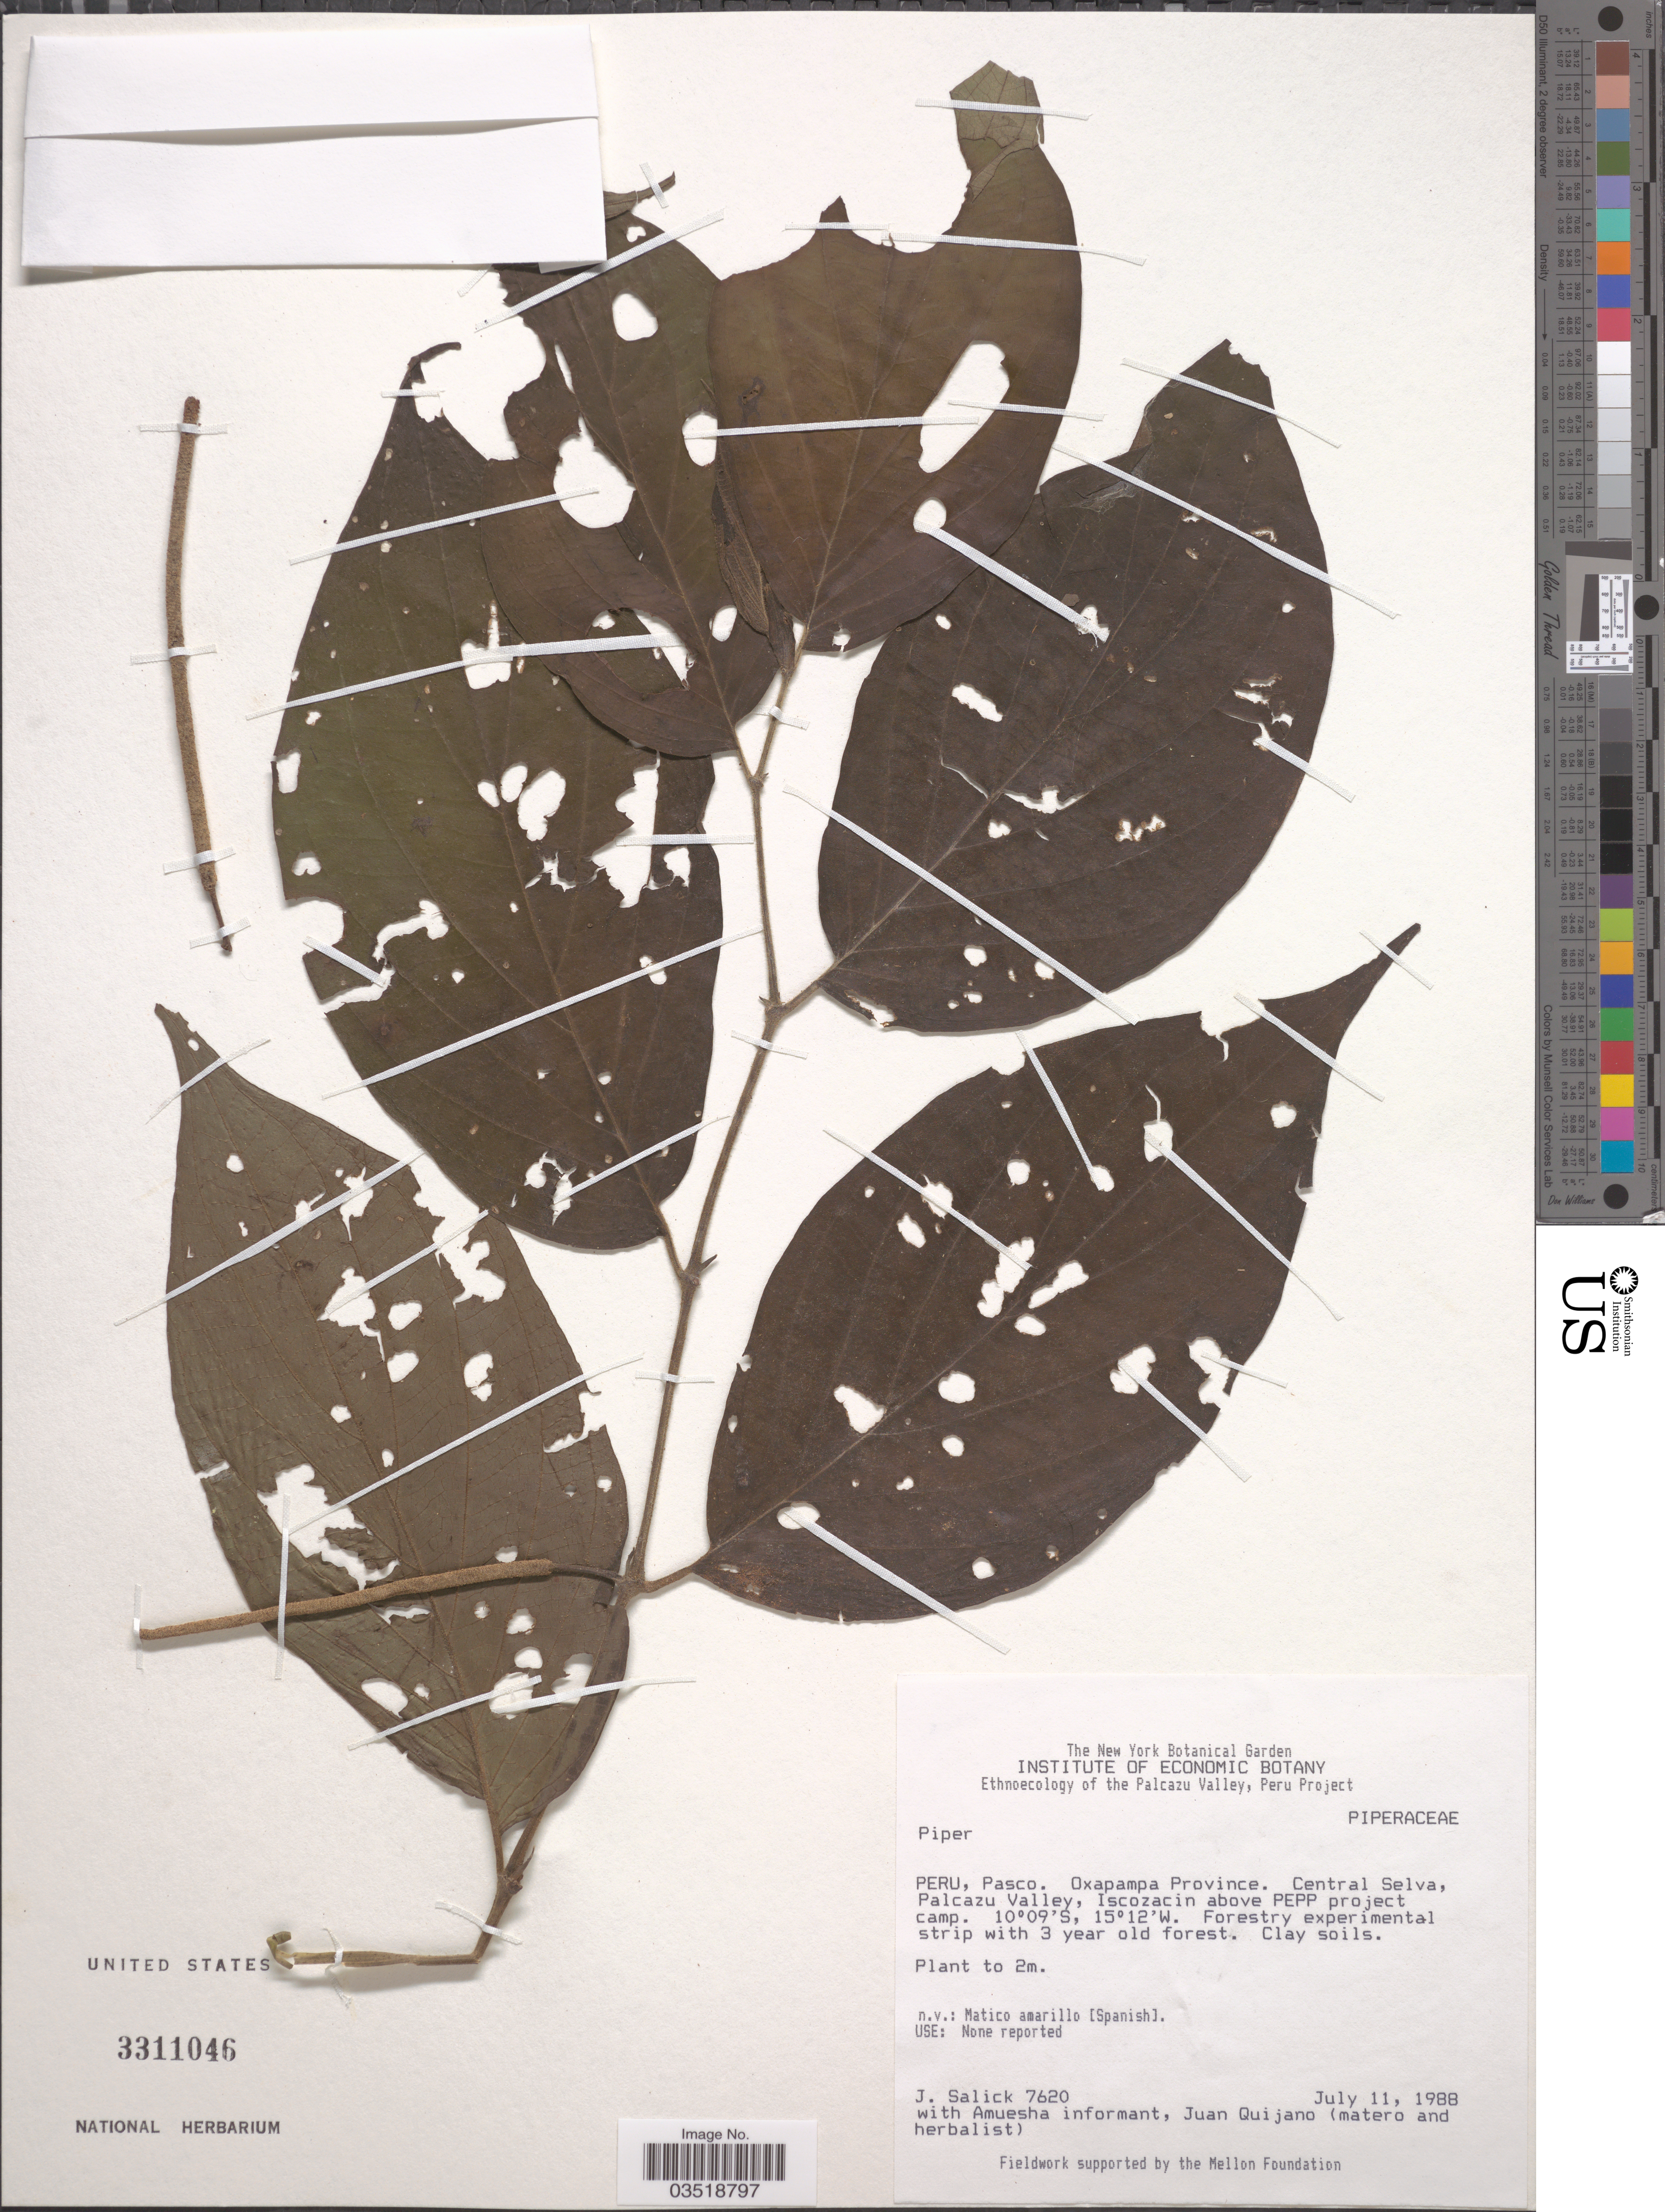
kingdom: Plantae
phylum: Tracheophyta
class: Magnoliopsida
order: Piperales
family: Piperaceae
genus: Piper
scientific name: Piper sp.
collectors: J. Salick, Amuesha informant & J. Quijano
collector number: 7620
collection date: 1988-07-11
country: Peru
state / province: Pasco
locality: Oxapampa Province. Central Selva, Palcazu Valley, Iscozacin above PEPP project camp.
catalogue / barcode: US 3311046